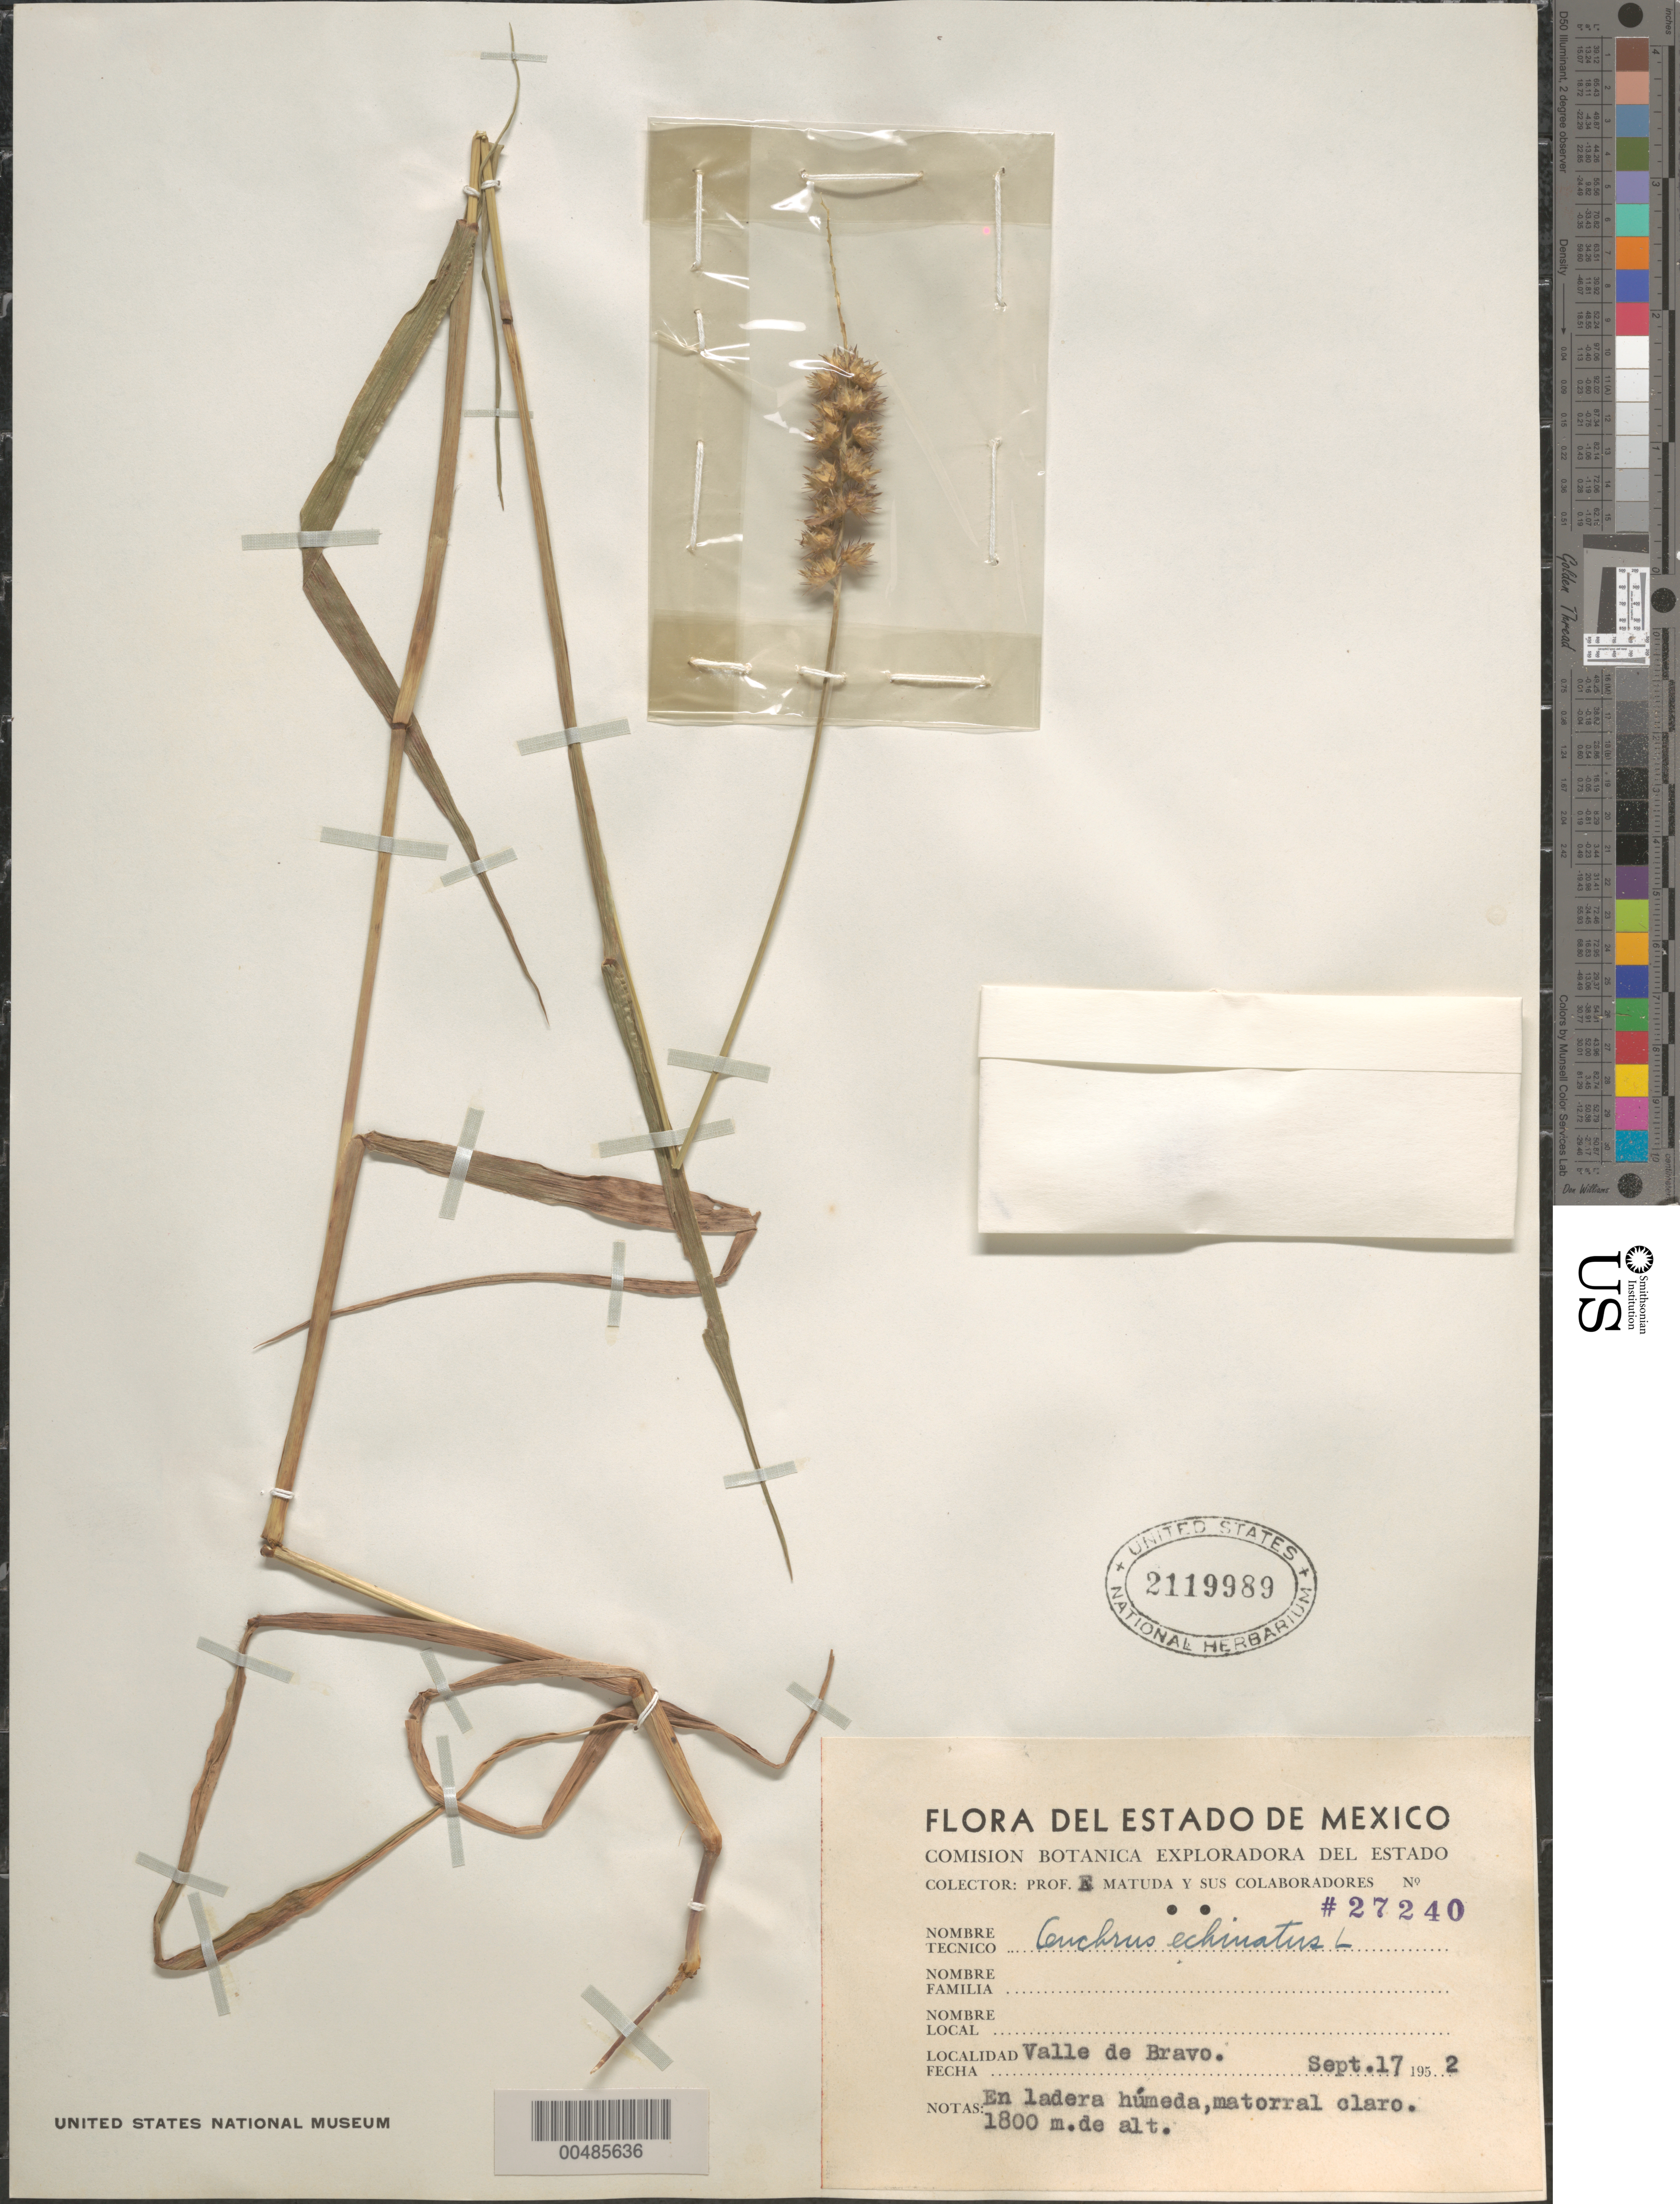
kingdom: Plantae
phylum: Tracheophyta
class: Liliopsida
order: Poales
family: Poaceae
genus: Cenchrus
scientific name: Cenchrus echinatus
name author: L.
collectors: E. Matuda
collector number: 27240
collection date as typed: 17 Sep 1952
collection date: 1952-09-17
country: Mexico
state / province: México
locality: Valle de Bravo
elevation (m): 1800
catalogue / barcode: US 2119989